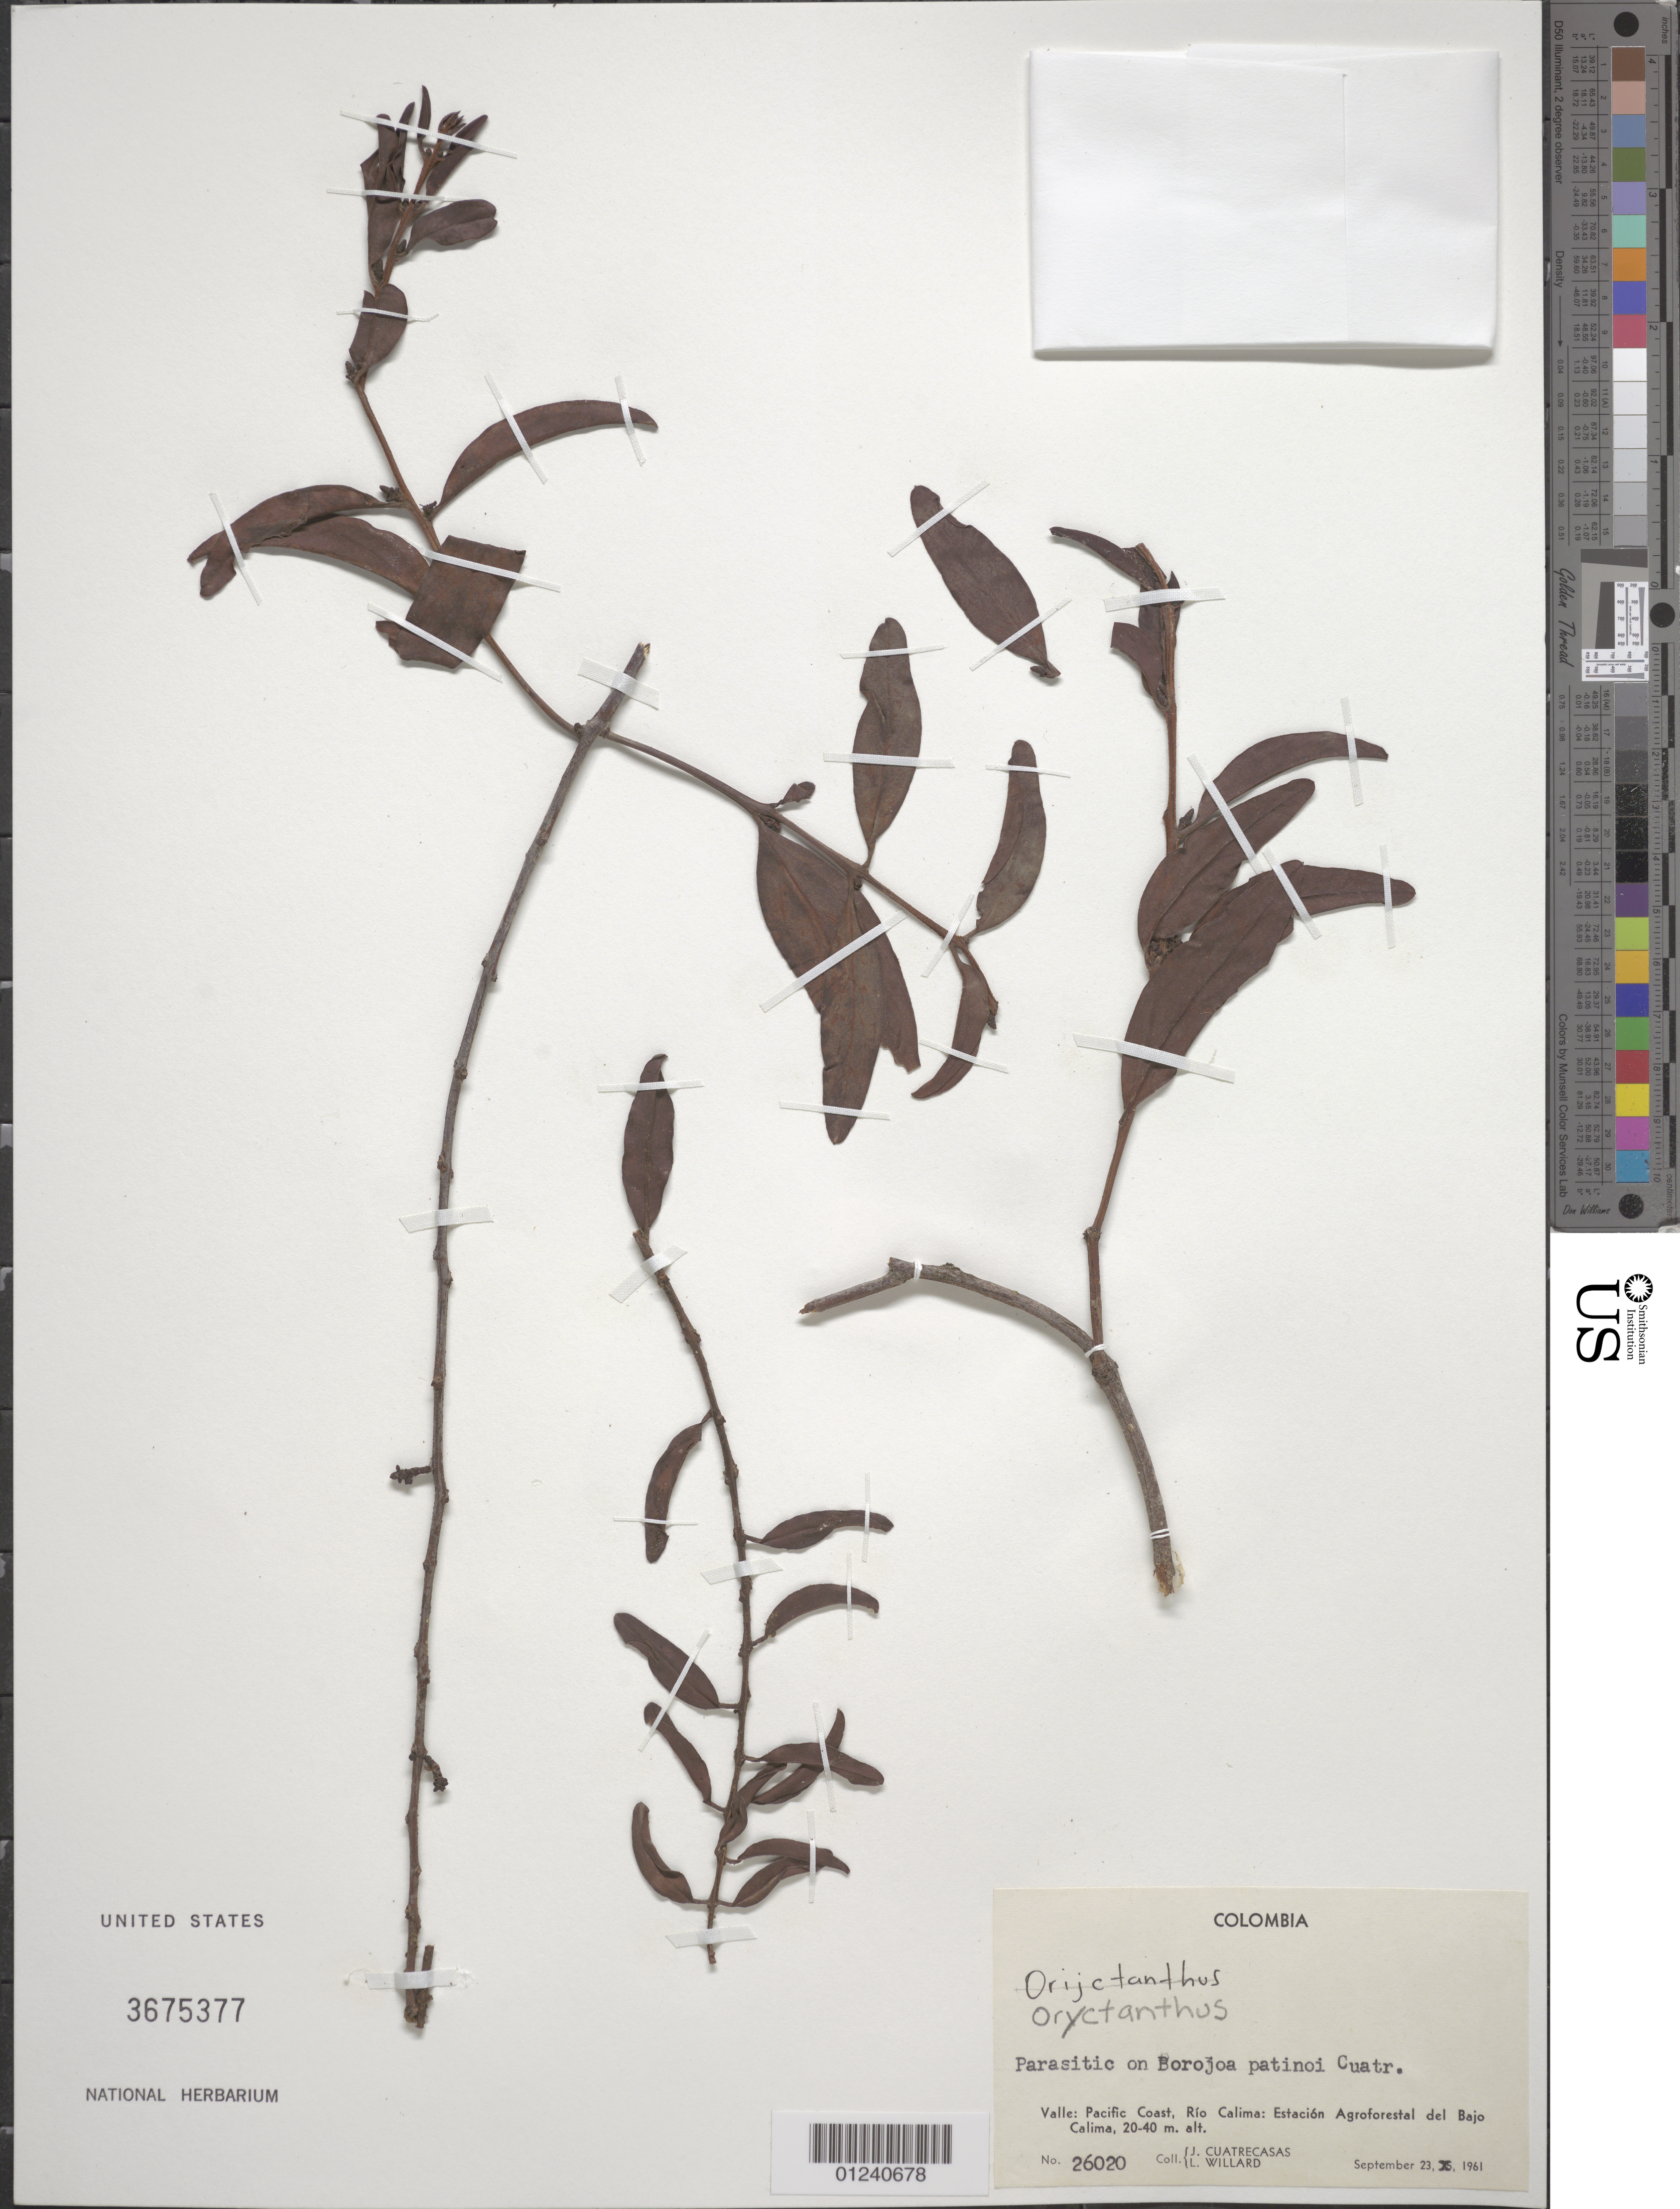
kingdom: Plantae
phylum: Tracheophyta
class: Magnoliopsida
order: Santalales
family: Loranthaceae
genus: Oryctanthus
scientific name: Oryctanthus florulentus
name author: (Rich.) Tiegh.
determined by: Caraballo-Ortiz, Marcos A., (MISS), University of Mississippi (UNITED STATES)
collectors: J. Cuatrecasas & L. Willard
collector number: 26020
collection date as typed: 23 Sep 1961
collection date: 1961-09-23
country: Colombia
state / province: Valle del Cauca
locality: Pacific Coast, Rio Calima, Estacion Agroforestal del Bajo Calima.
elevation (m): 20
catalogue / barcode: US 3675377